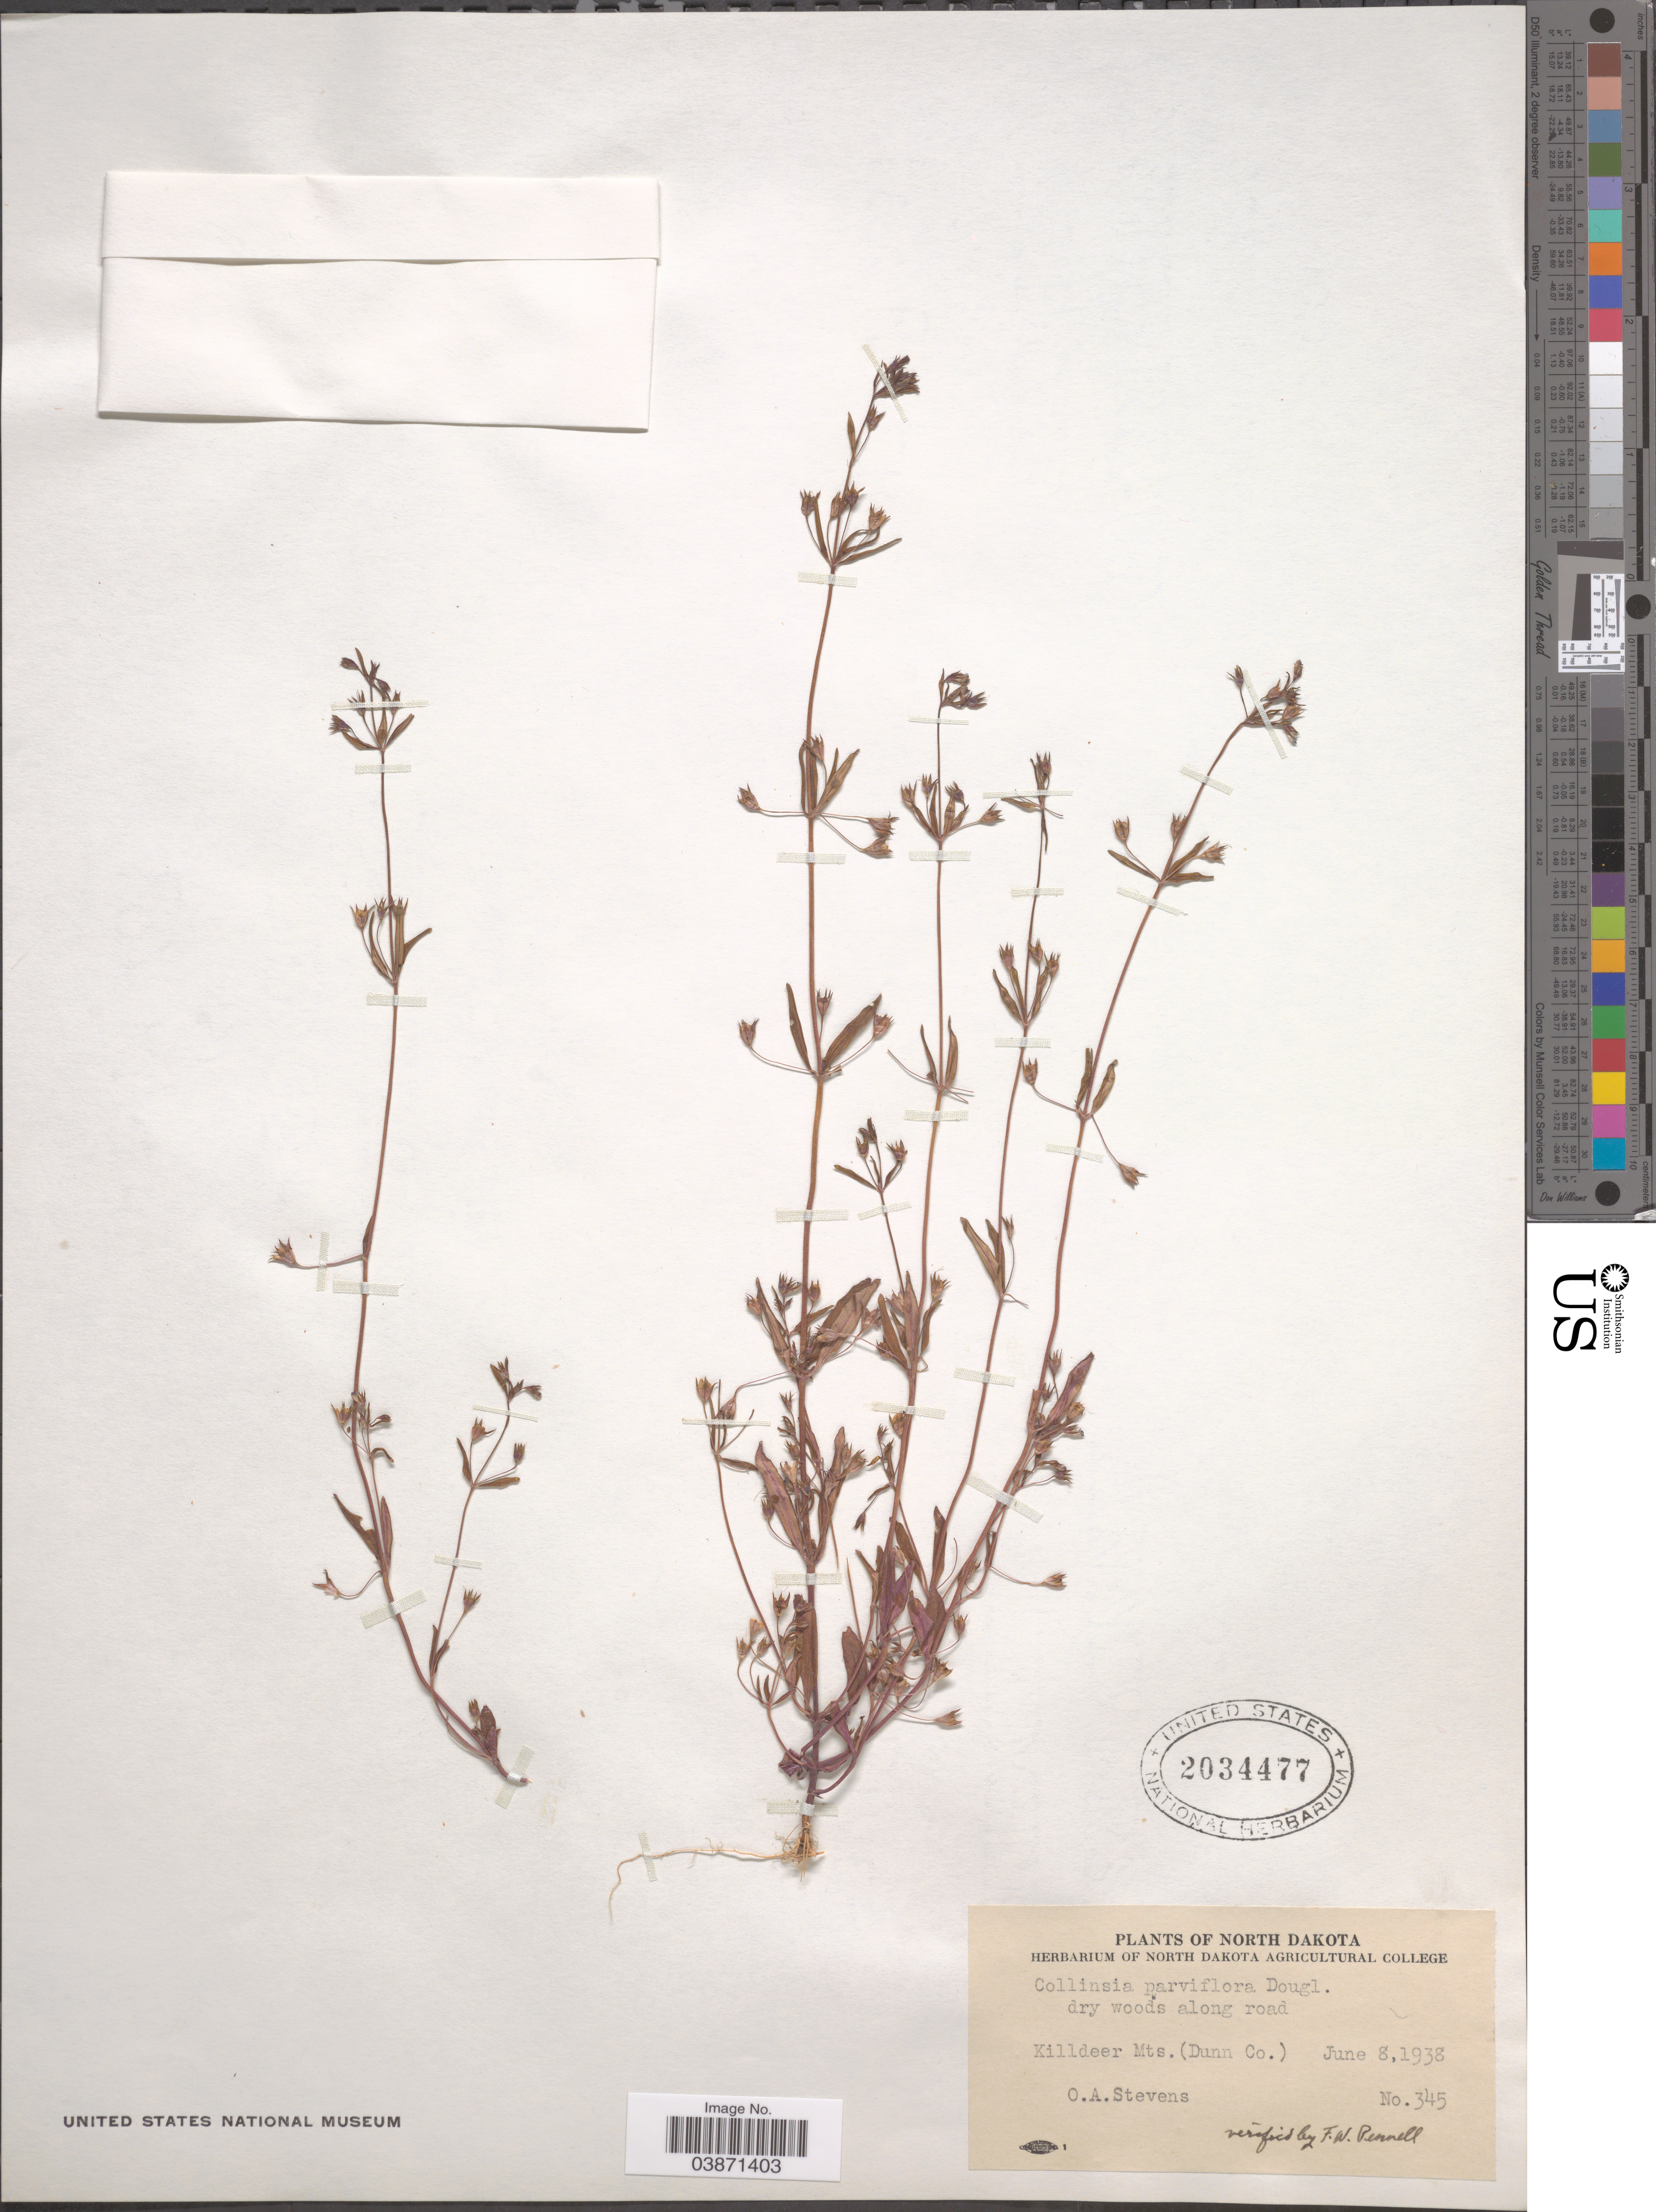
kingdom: Plantae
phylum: Tracheophyta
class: Magnoliopsida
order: Lamiales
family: Plantaginaceae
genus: Collinsia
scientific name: Collinsia parviflora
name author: Douglas ex Lindl.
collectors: O. A. Stevens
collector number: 345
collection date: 1938-06-08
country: United States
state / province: North Dakota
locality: Killdeer Mts. (Dunn Co.).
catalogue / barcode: US 2034477